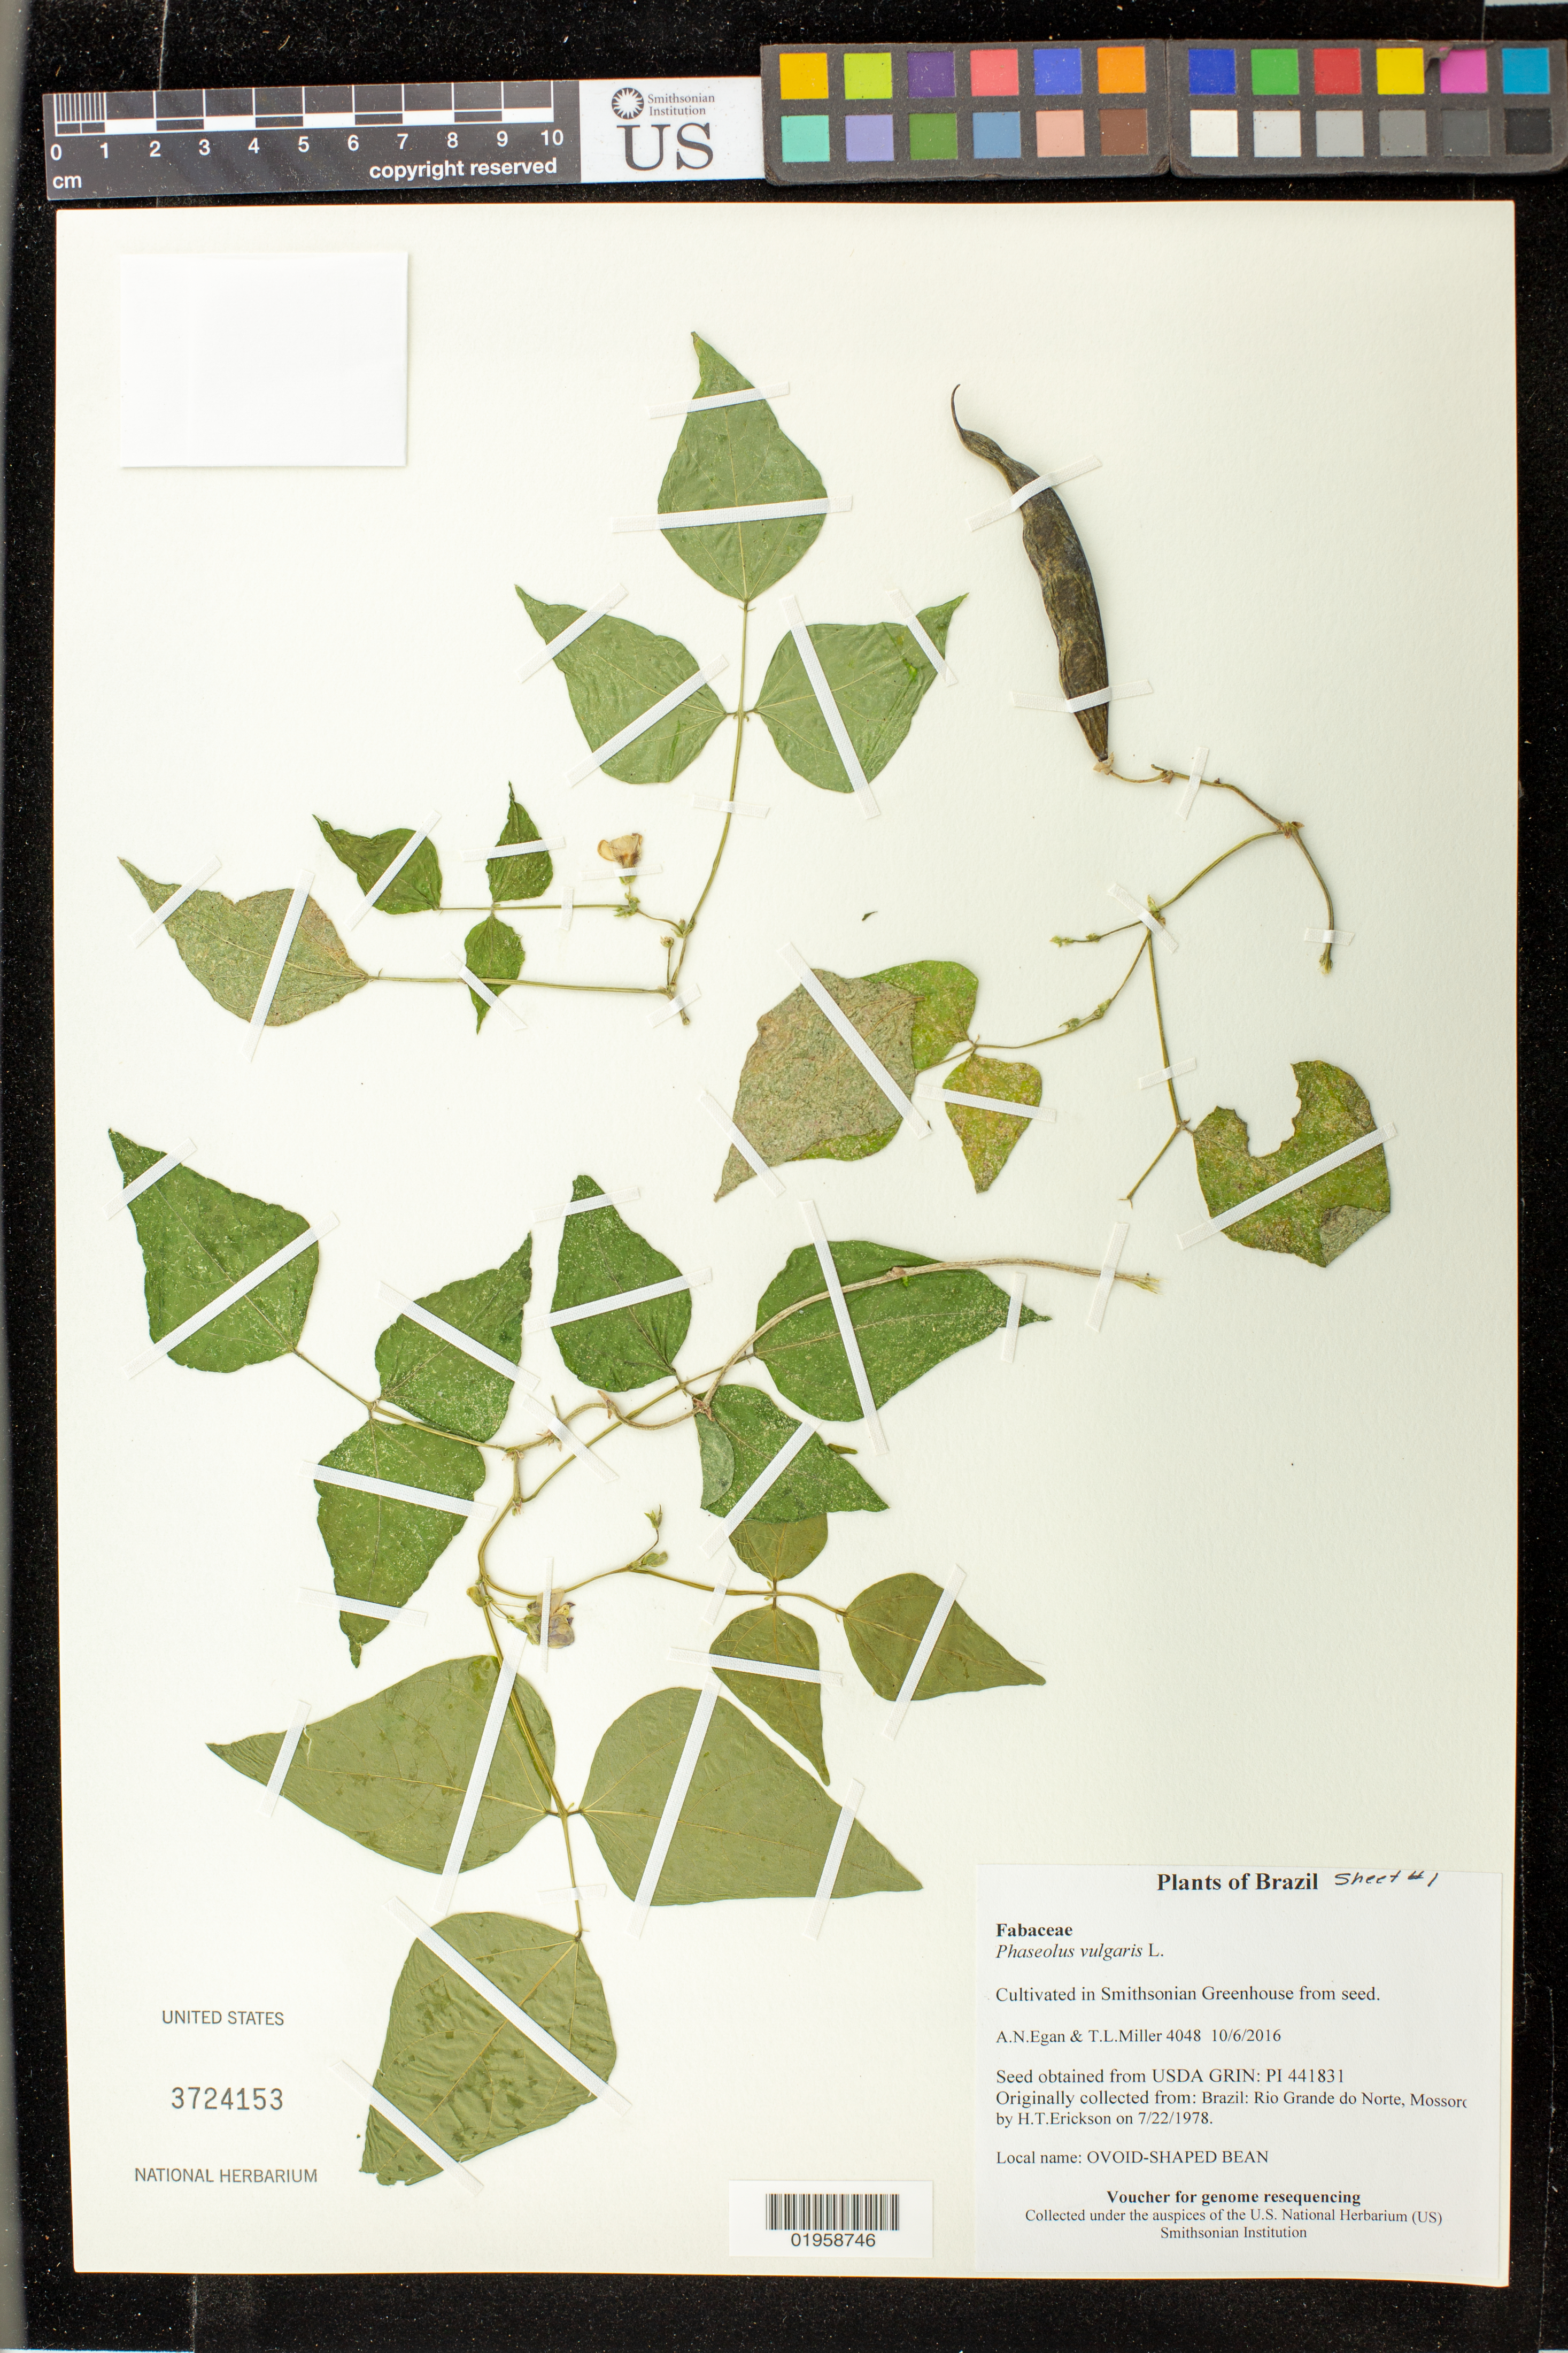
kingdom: Plantae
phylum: Tracheophyta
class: Magnoliopsida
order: Fabales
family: Fabaceae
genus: Phaseolus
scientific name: Phaseolus vulgaris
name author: L.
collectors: A. N. Egan & T. L. Miller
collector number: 4048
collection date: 2016-10-06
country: United States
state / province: Maryland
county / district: Prince George's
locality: Smithsonian's Museum Support Ctr; 4210 Suitland Pkwy., NMNH Botany Research Greenhouses. Suitland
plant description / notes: Originally collected in Brazil, Rio Grande do Norte, Mossoro on 1978-07-22. H.T.Erickson (collector); Grown from seed acquired from the USDA's GRIN seed bank.; Ovoid-Shaped Bean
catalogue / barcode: US 3724153